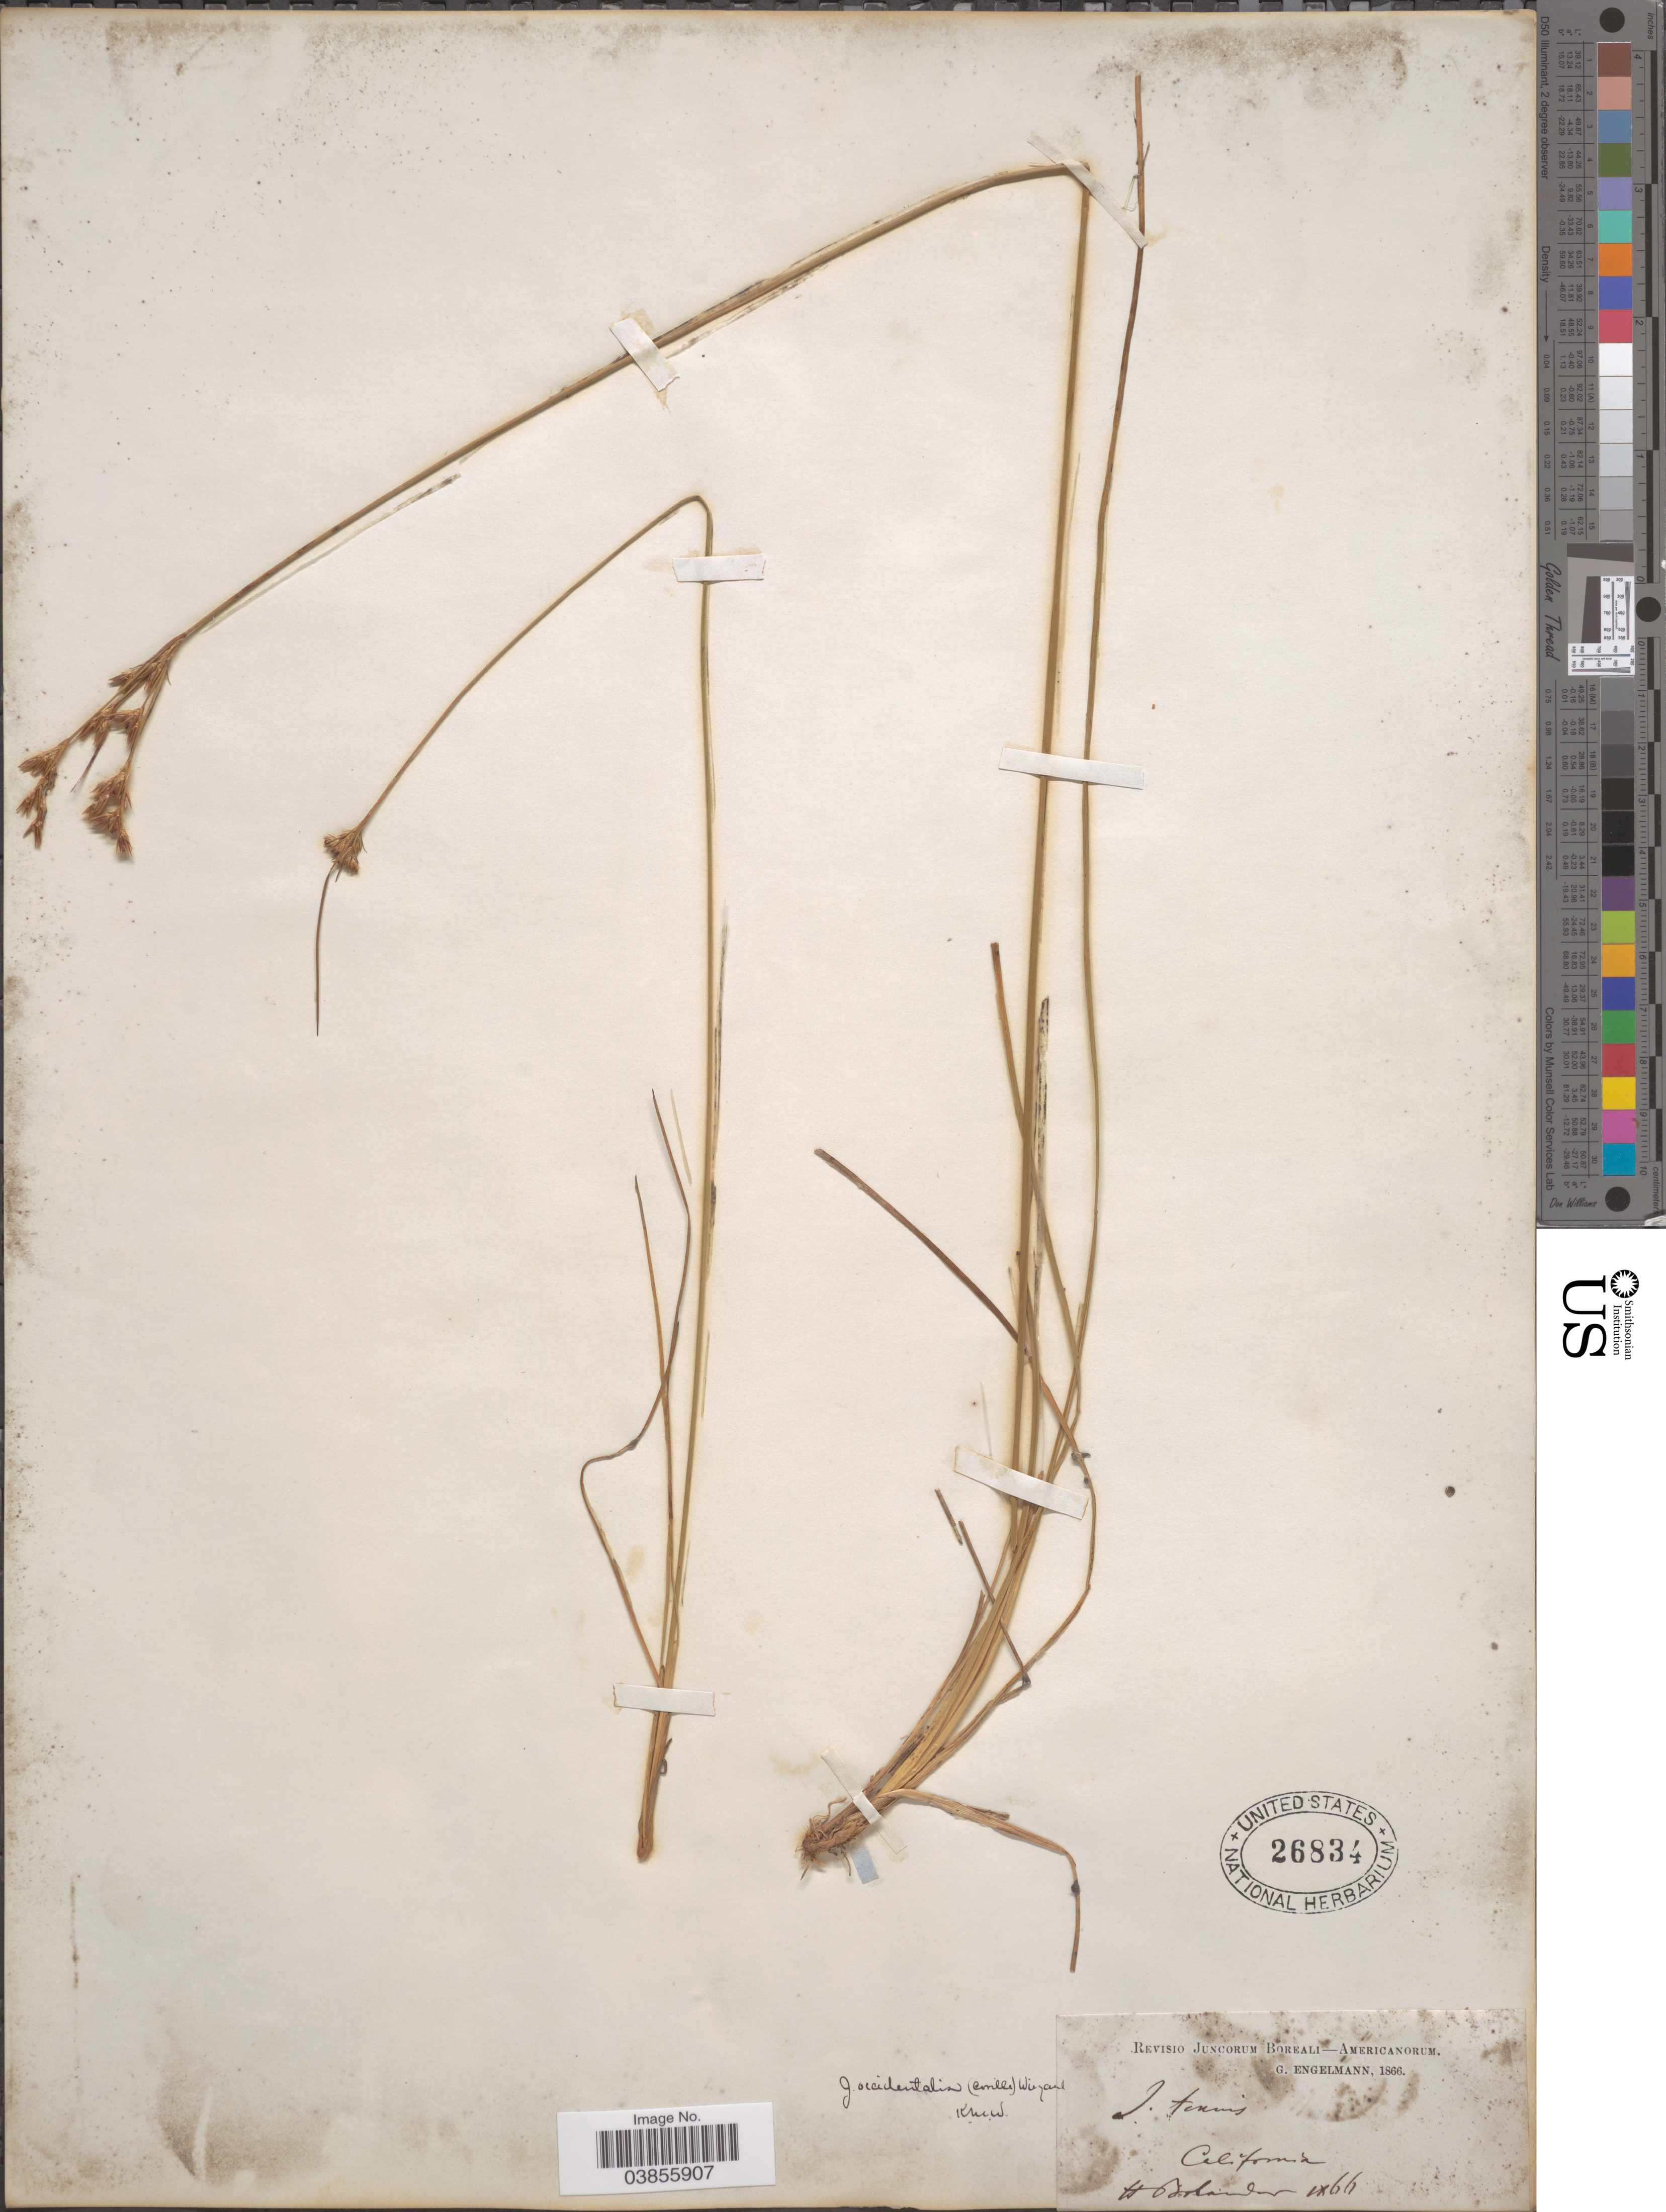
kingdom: Plantae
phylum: Tracheophyta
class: Liliopsida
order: Poales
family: Juncaceae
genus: Juncus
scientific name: Juncus occidentalis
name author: (Coville) Wiegand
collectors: H. Bolander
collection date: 1866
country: United States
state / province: California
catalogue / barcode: US 26834